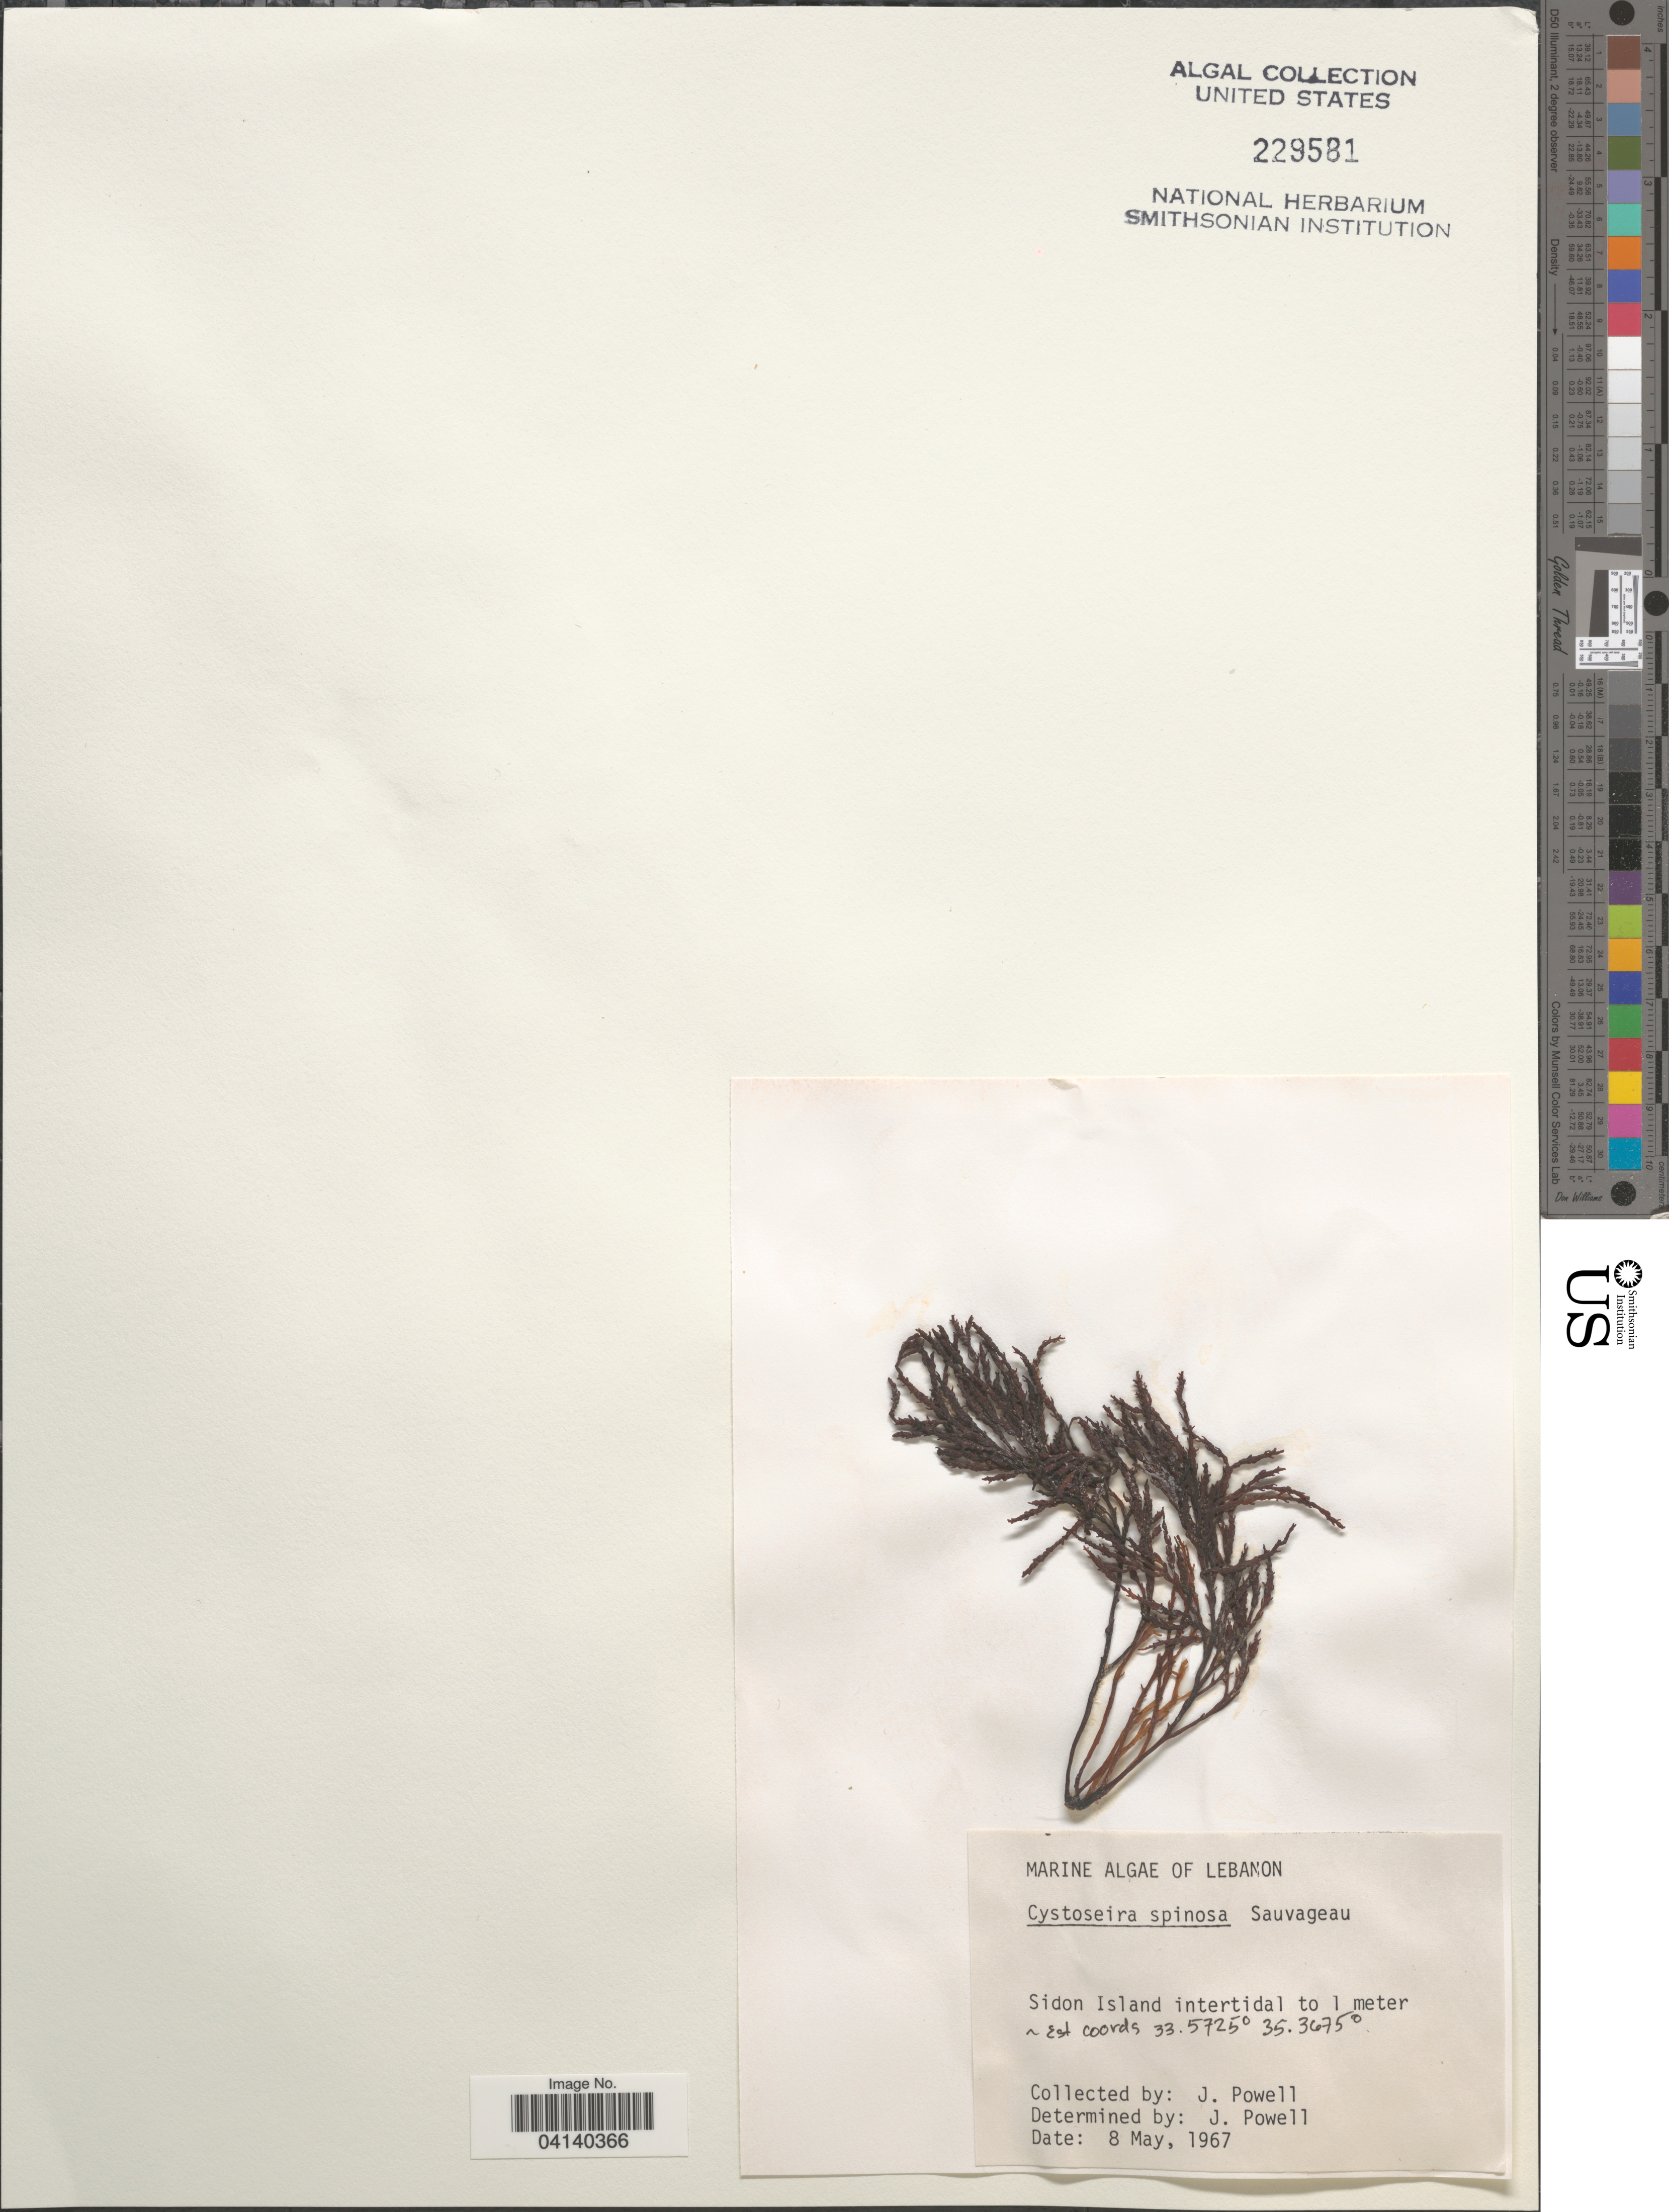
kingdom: Chromista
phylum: Ochrophyta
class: Phaeophyceae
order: Fucales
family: Sargassaceae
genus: Gongolaria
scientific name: Gongolaria montagnei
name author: (J. Agardh) Kuntze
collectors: J. Powell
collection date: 1967-05-08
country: Lebanon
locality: Sidon Island intertidal.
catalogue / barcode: US 229581